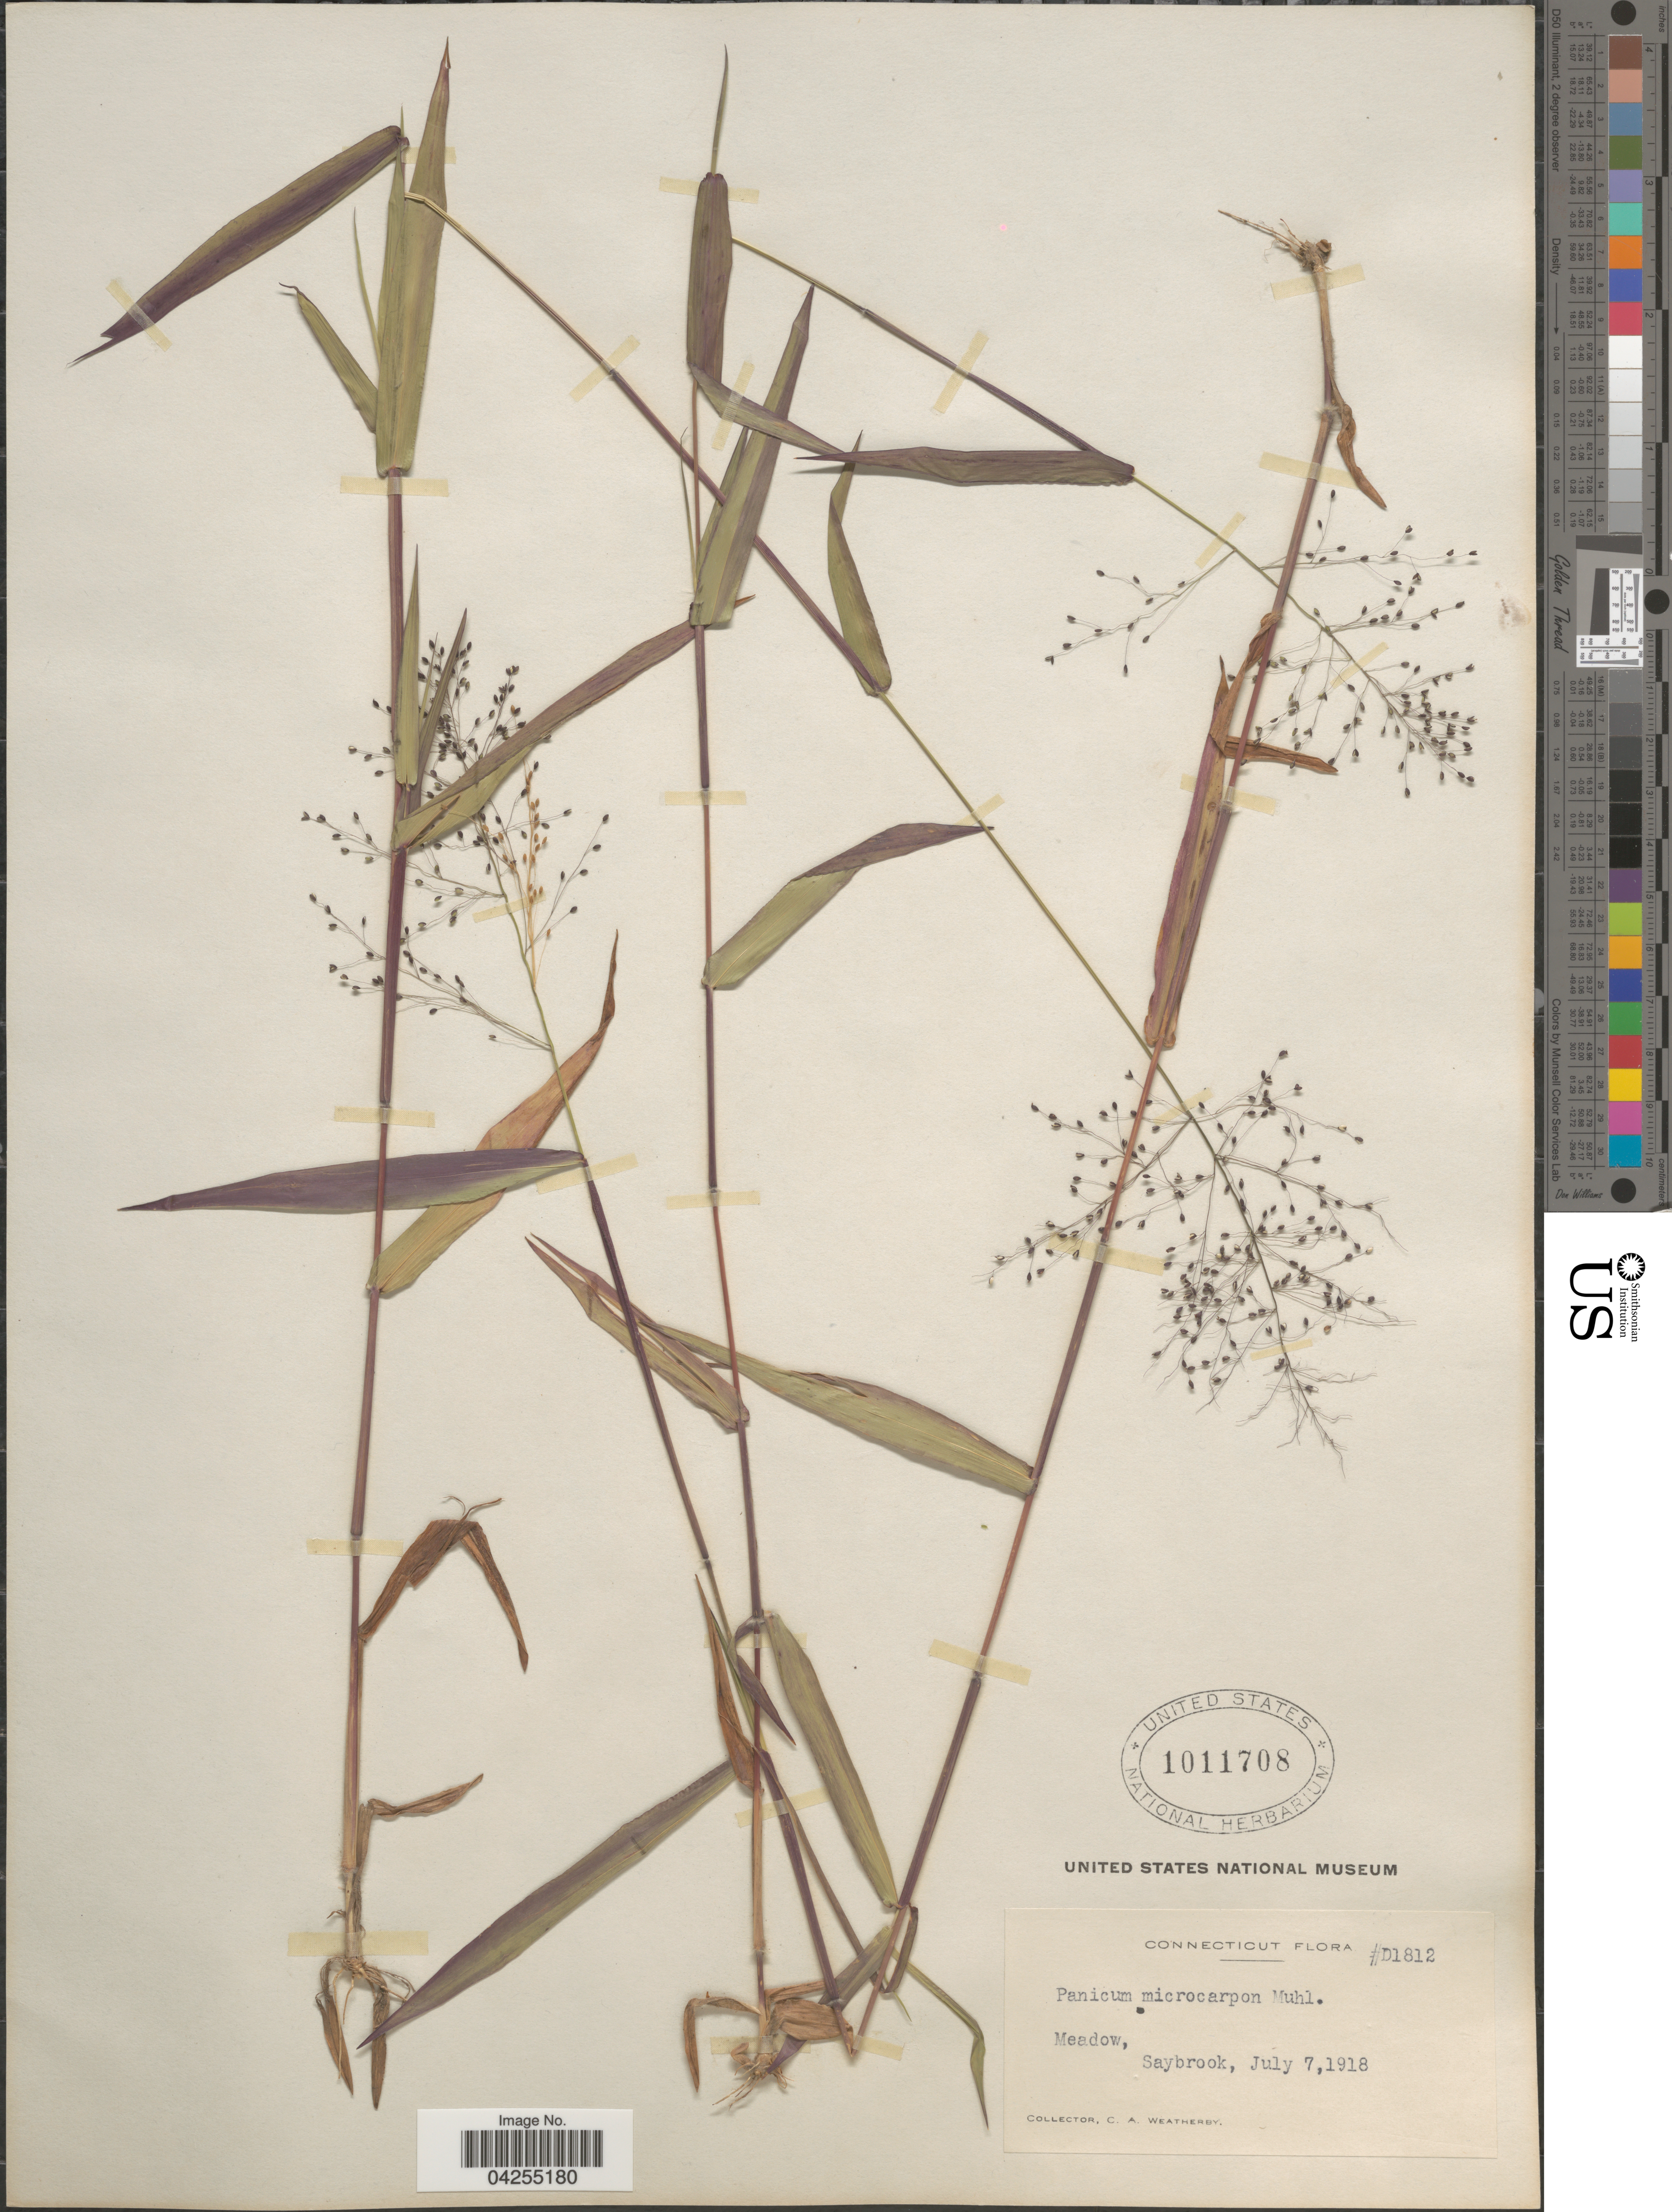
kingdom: Plantae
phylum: Tracheophyta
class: Liliopsida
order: Poales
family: Poaceae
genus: Dichanthelium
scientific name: Dichanthelium dichotomum var. dichotomum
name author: (L.) Gould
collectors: C. A. Weatherby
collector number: D1812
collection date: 1918-07-07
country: United States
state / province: Connecticut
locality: Meadow, Saybrook.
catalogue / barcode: US 1011708